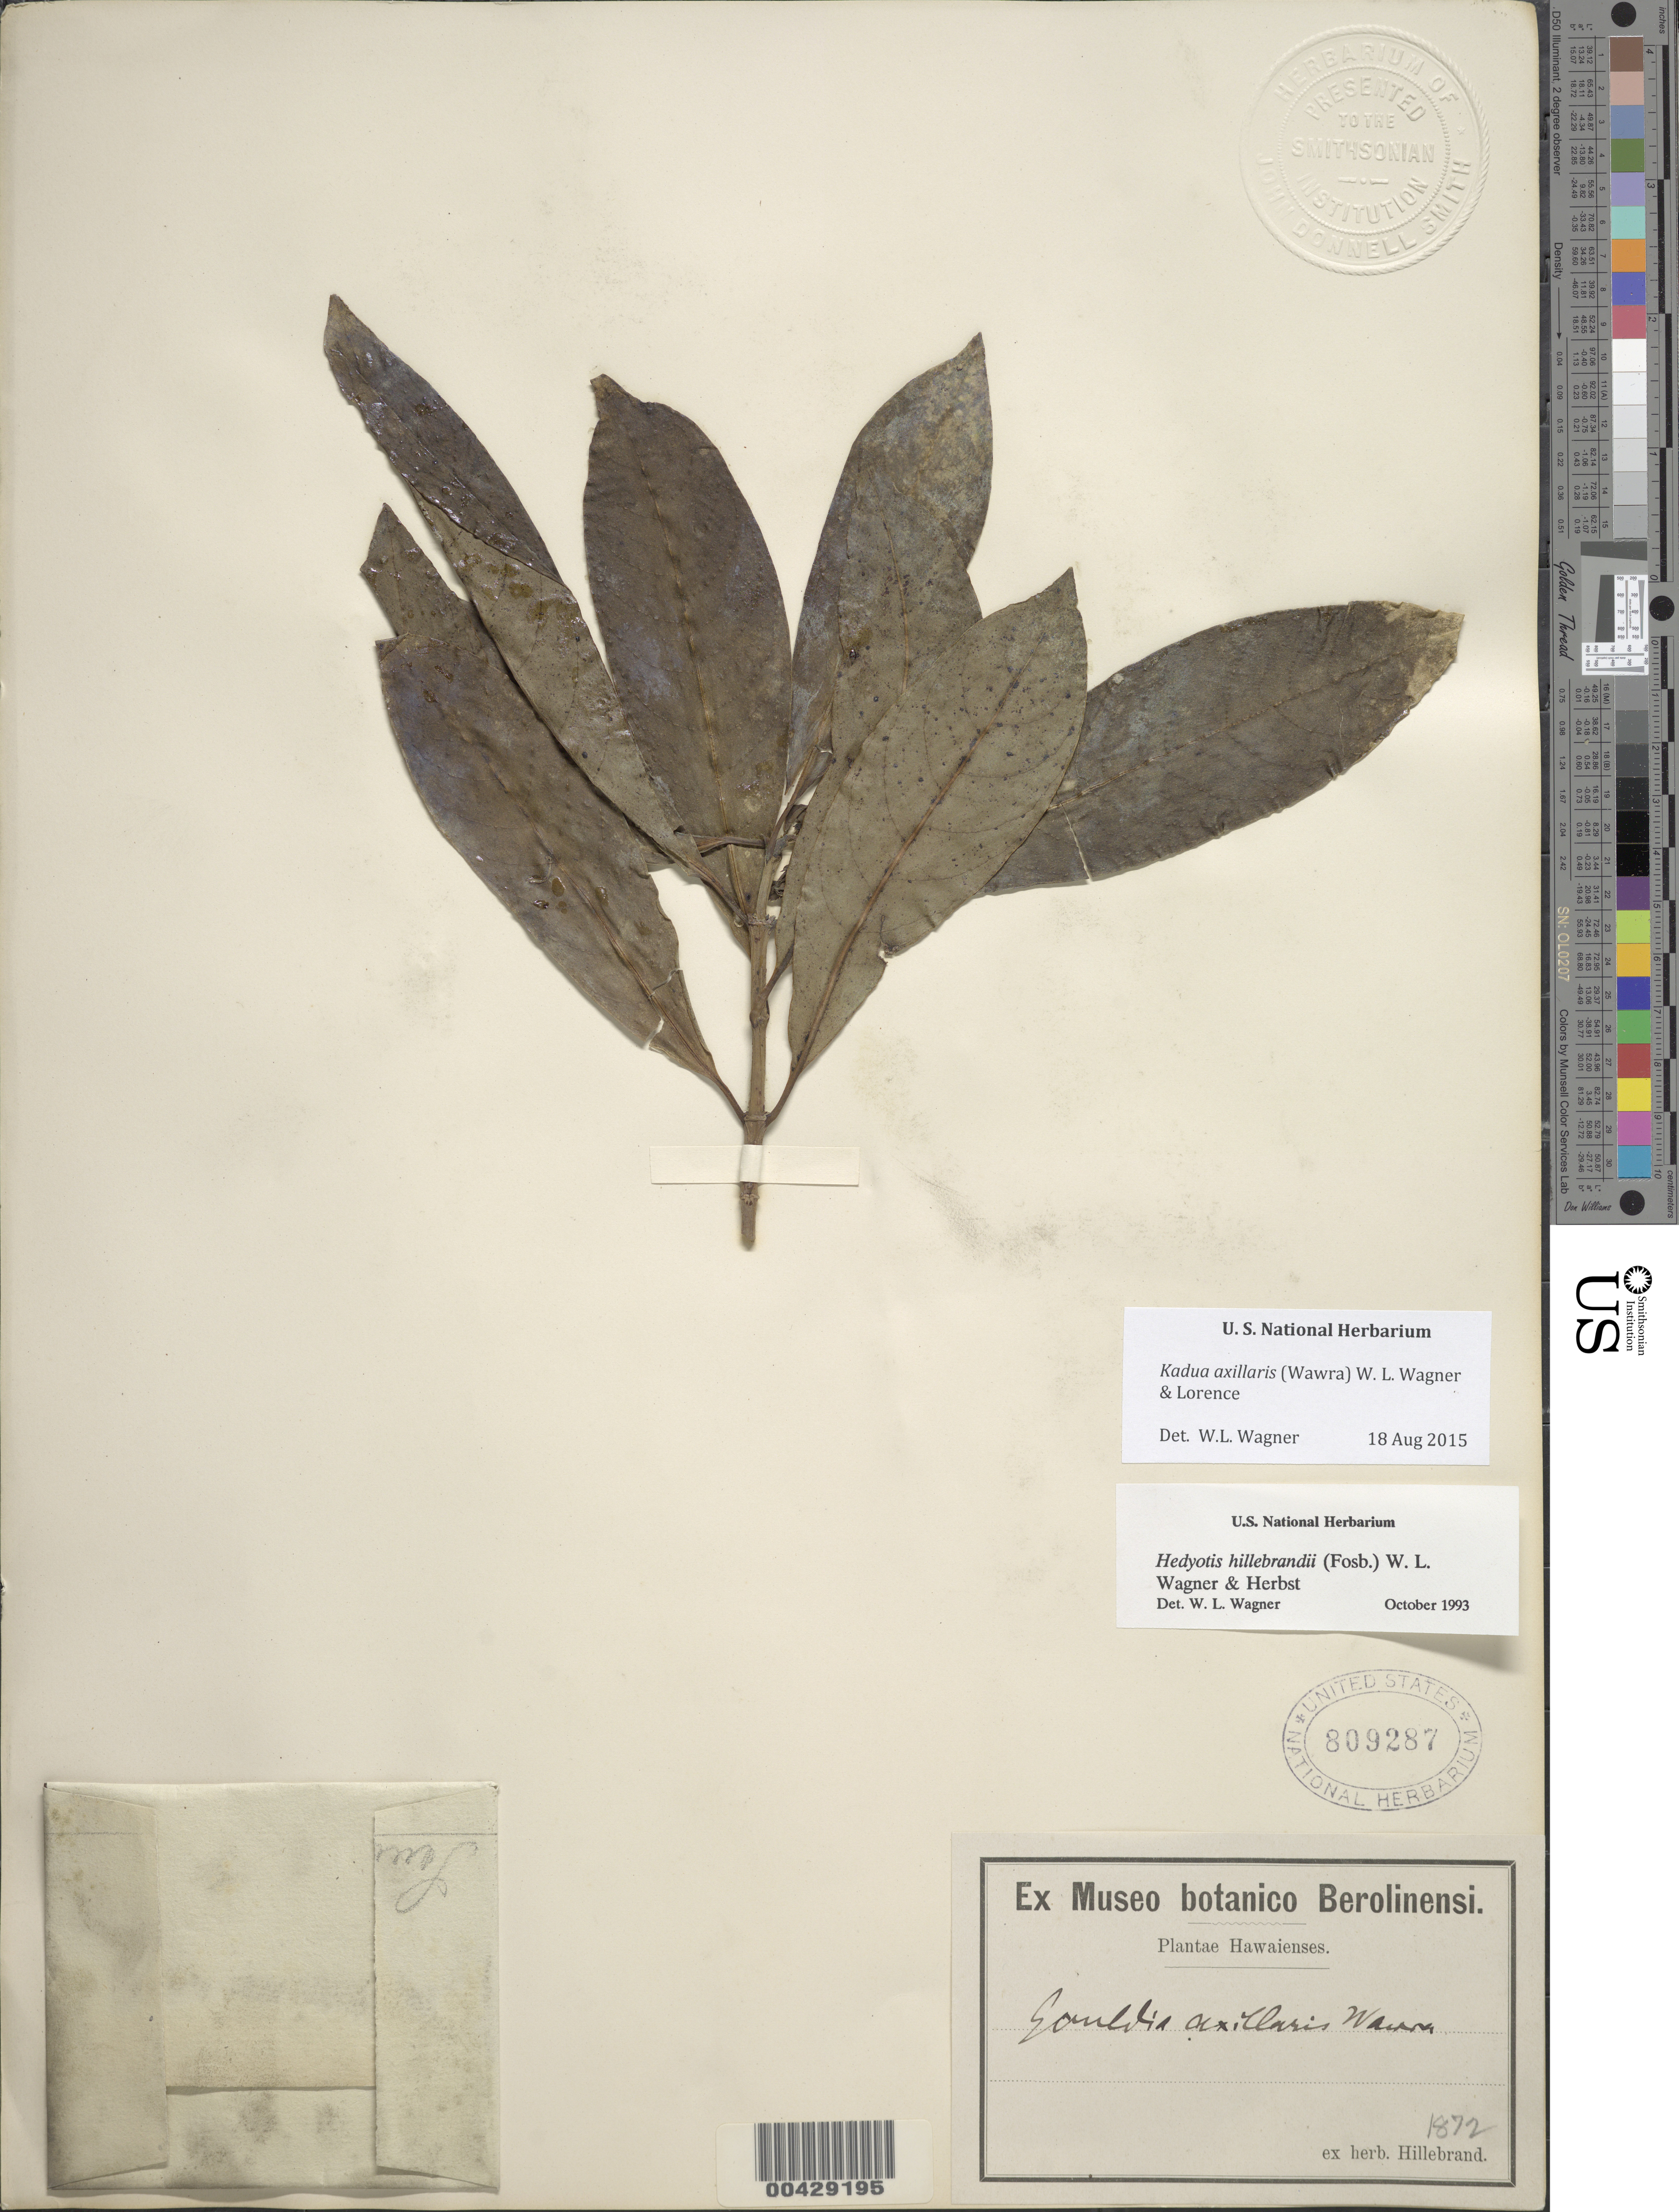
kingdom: Plantae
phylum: Tracheophyta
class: Magnoliopsida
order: Gentianales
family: Rubiaceae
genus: Kadua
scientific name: Kadua axillaris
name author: (Wawra) W.L. Wagner & Lorence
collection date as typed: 1872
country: United States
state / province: Hawaii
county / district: Hawaii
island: Hawaii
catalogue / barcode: US 809287